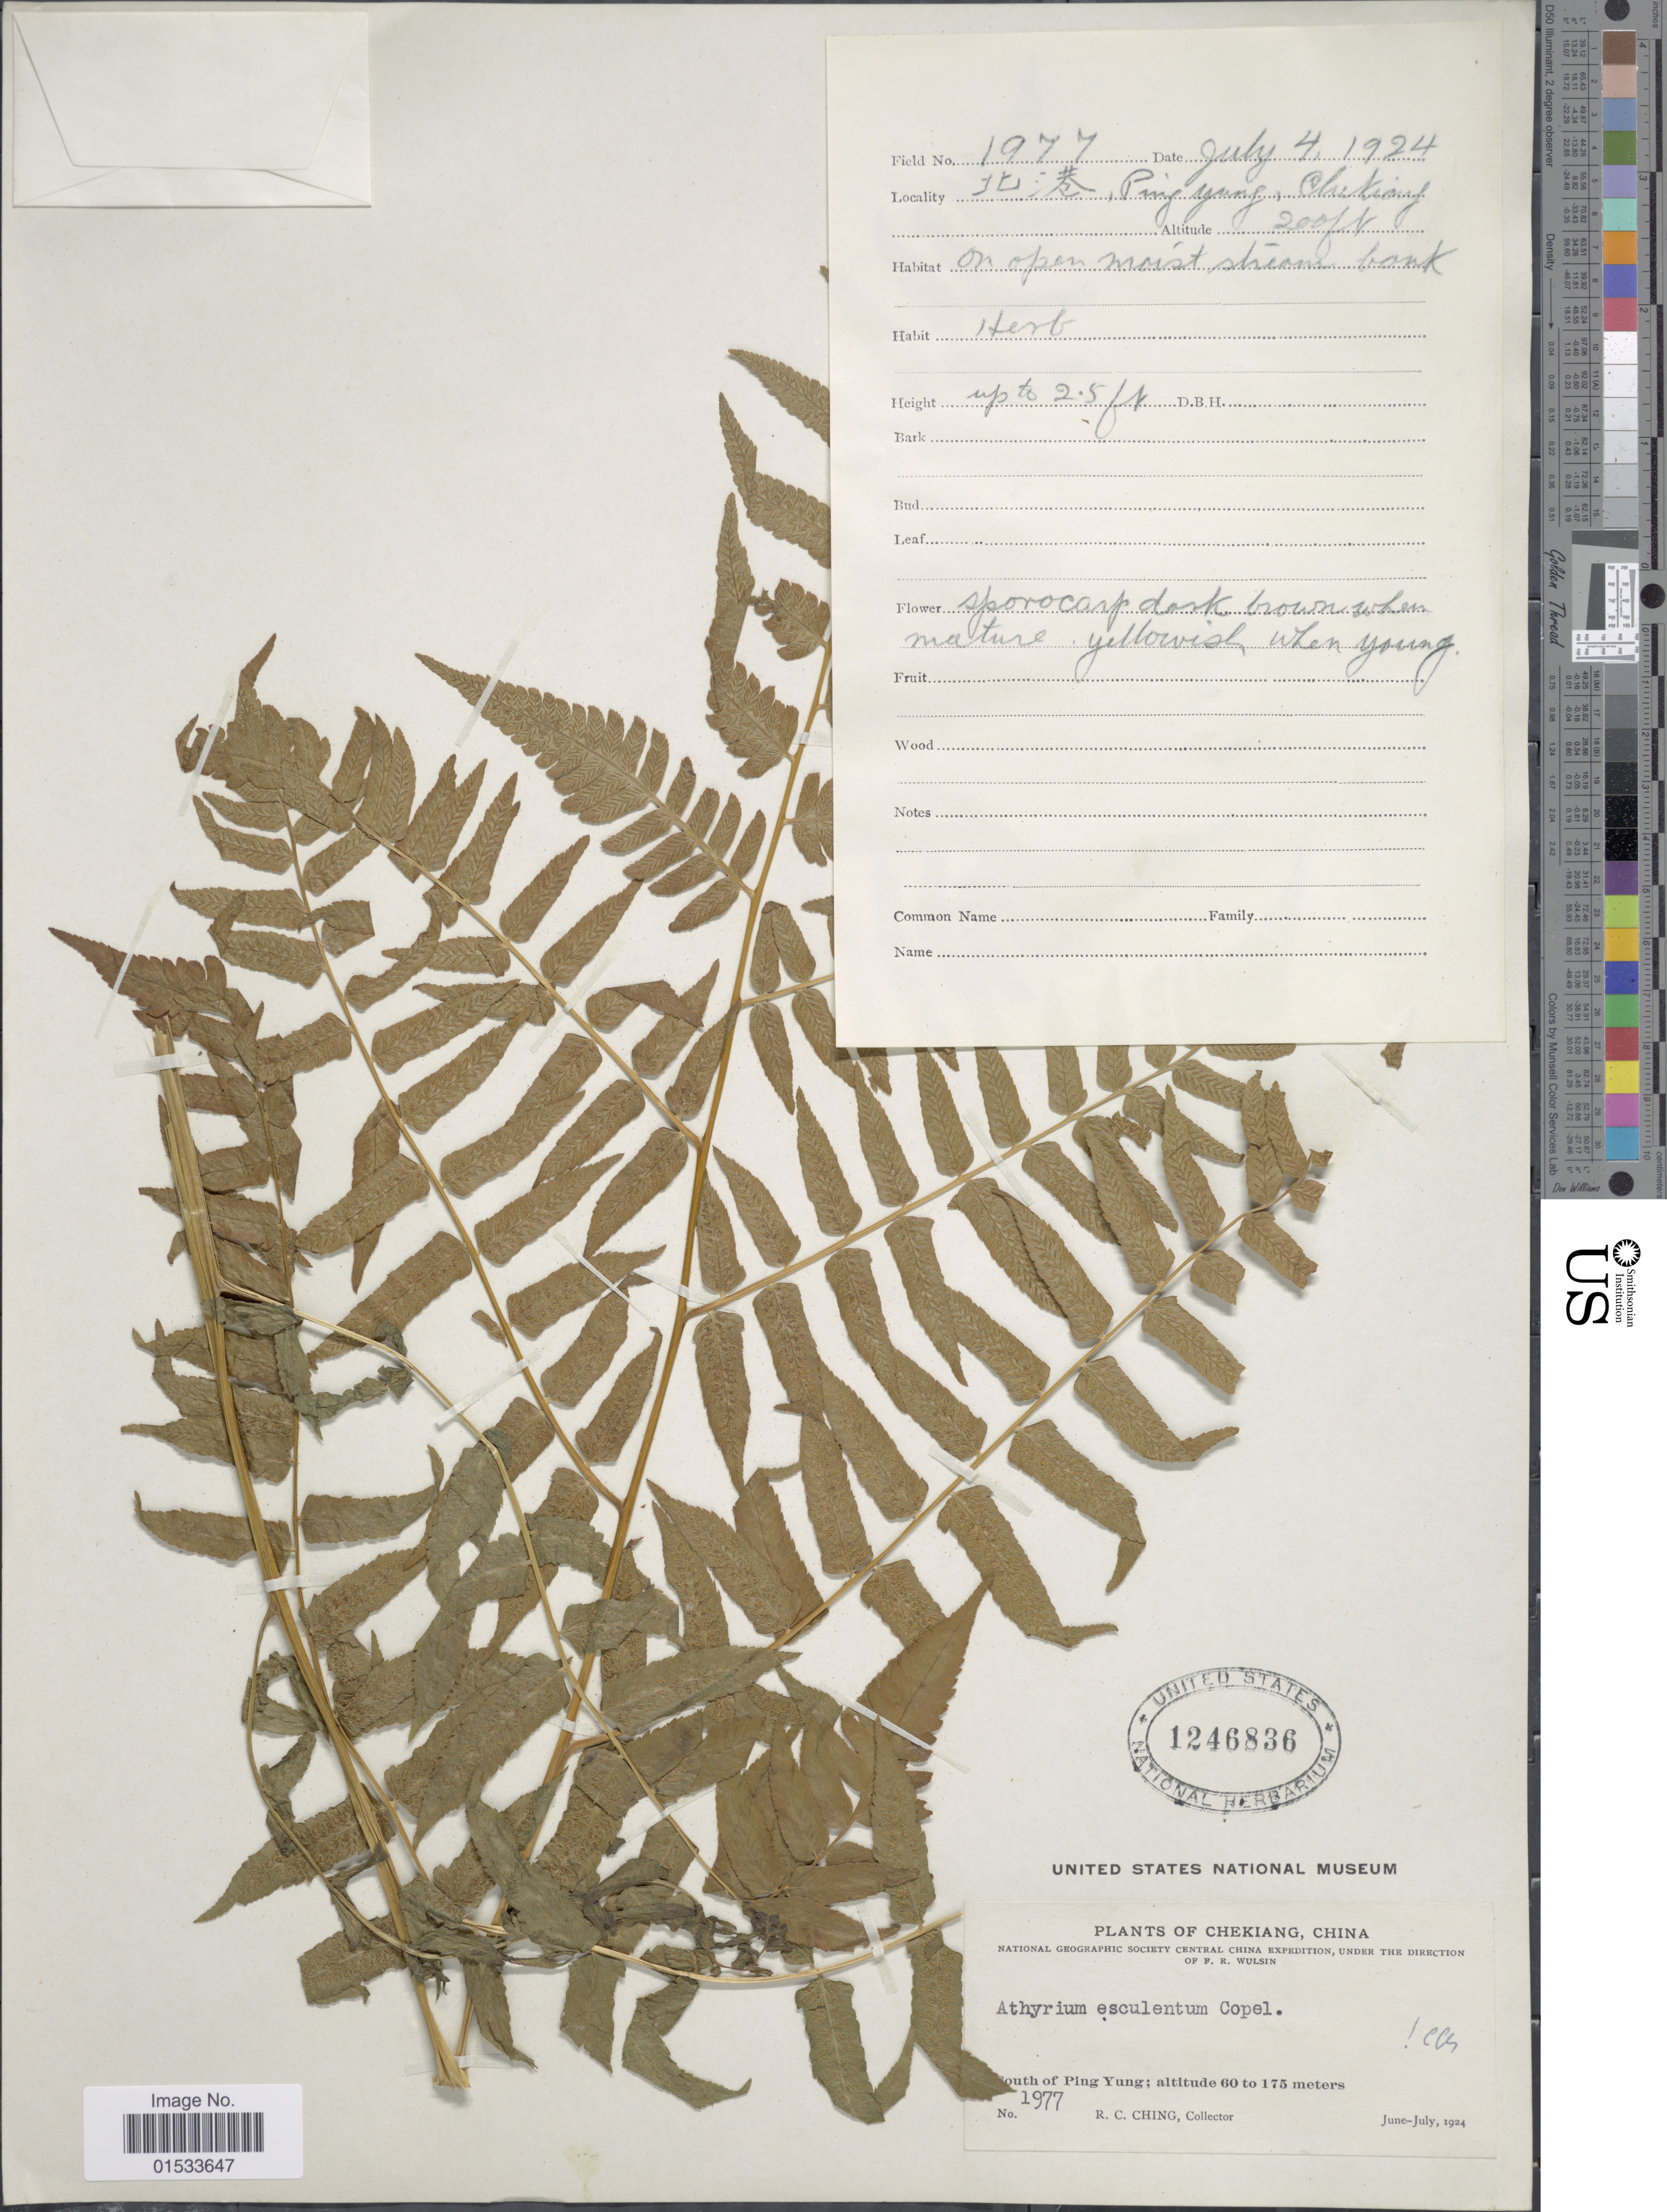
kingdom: Plantae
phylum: Tracheophyta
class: Polypodiopsida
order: Polypodiales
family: Athyriaceae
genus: Diplazium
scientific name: Diplazium esculentum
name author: (Retz.) Sw.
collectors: R. C. Ching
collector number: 1977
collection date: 1924-06/1924-07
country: China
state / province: Zhejiang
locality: Chekiang, south of Ping Yung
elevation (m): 60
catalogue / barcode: US 1246836